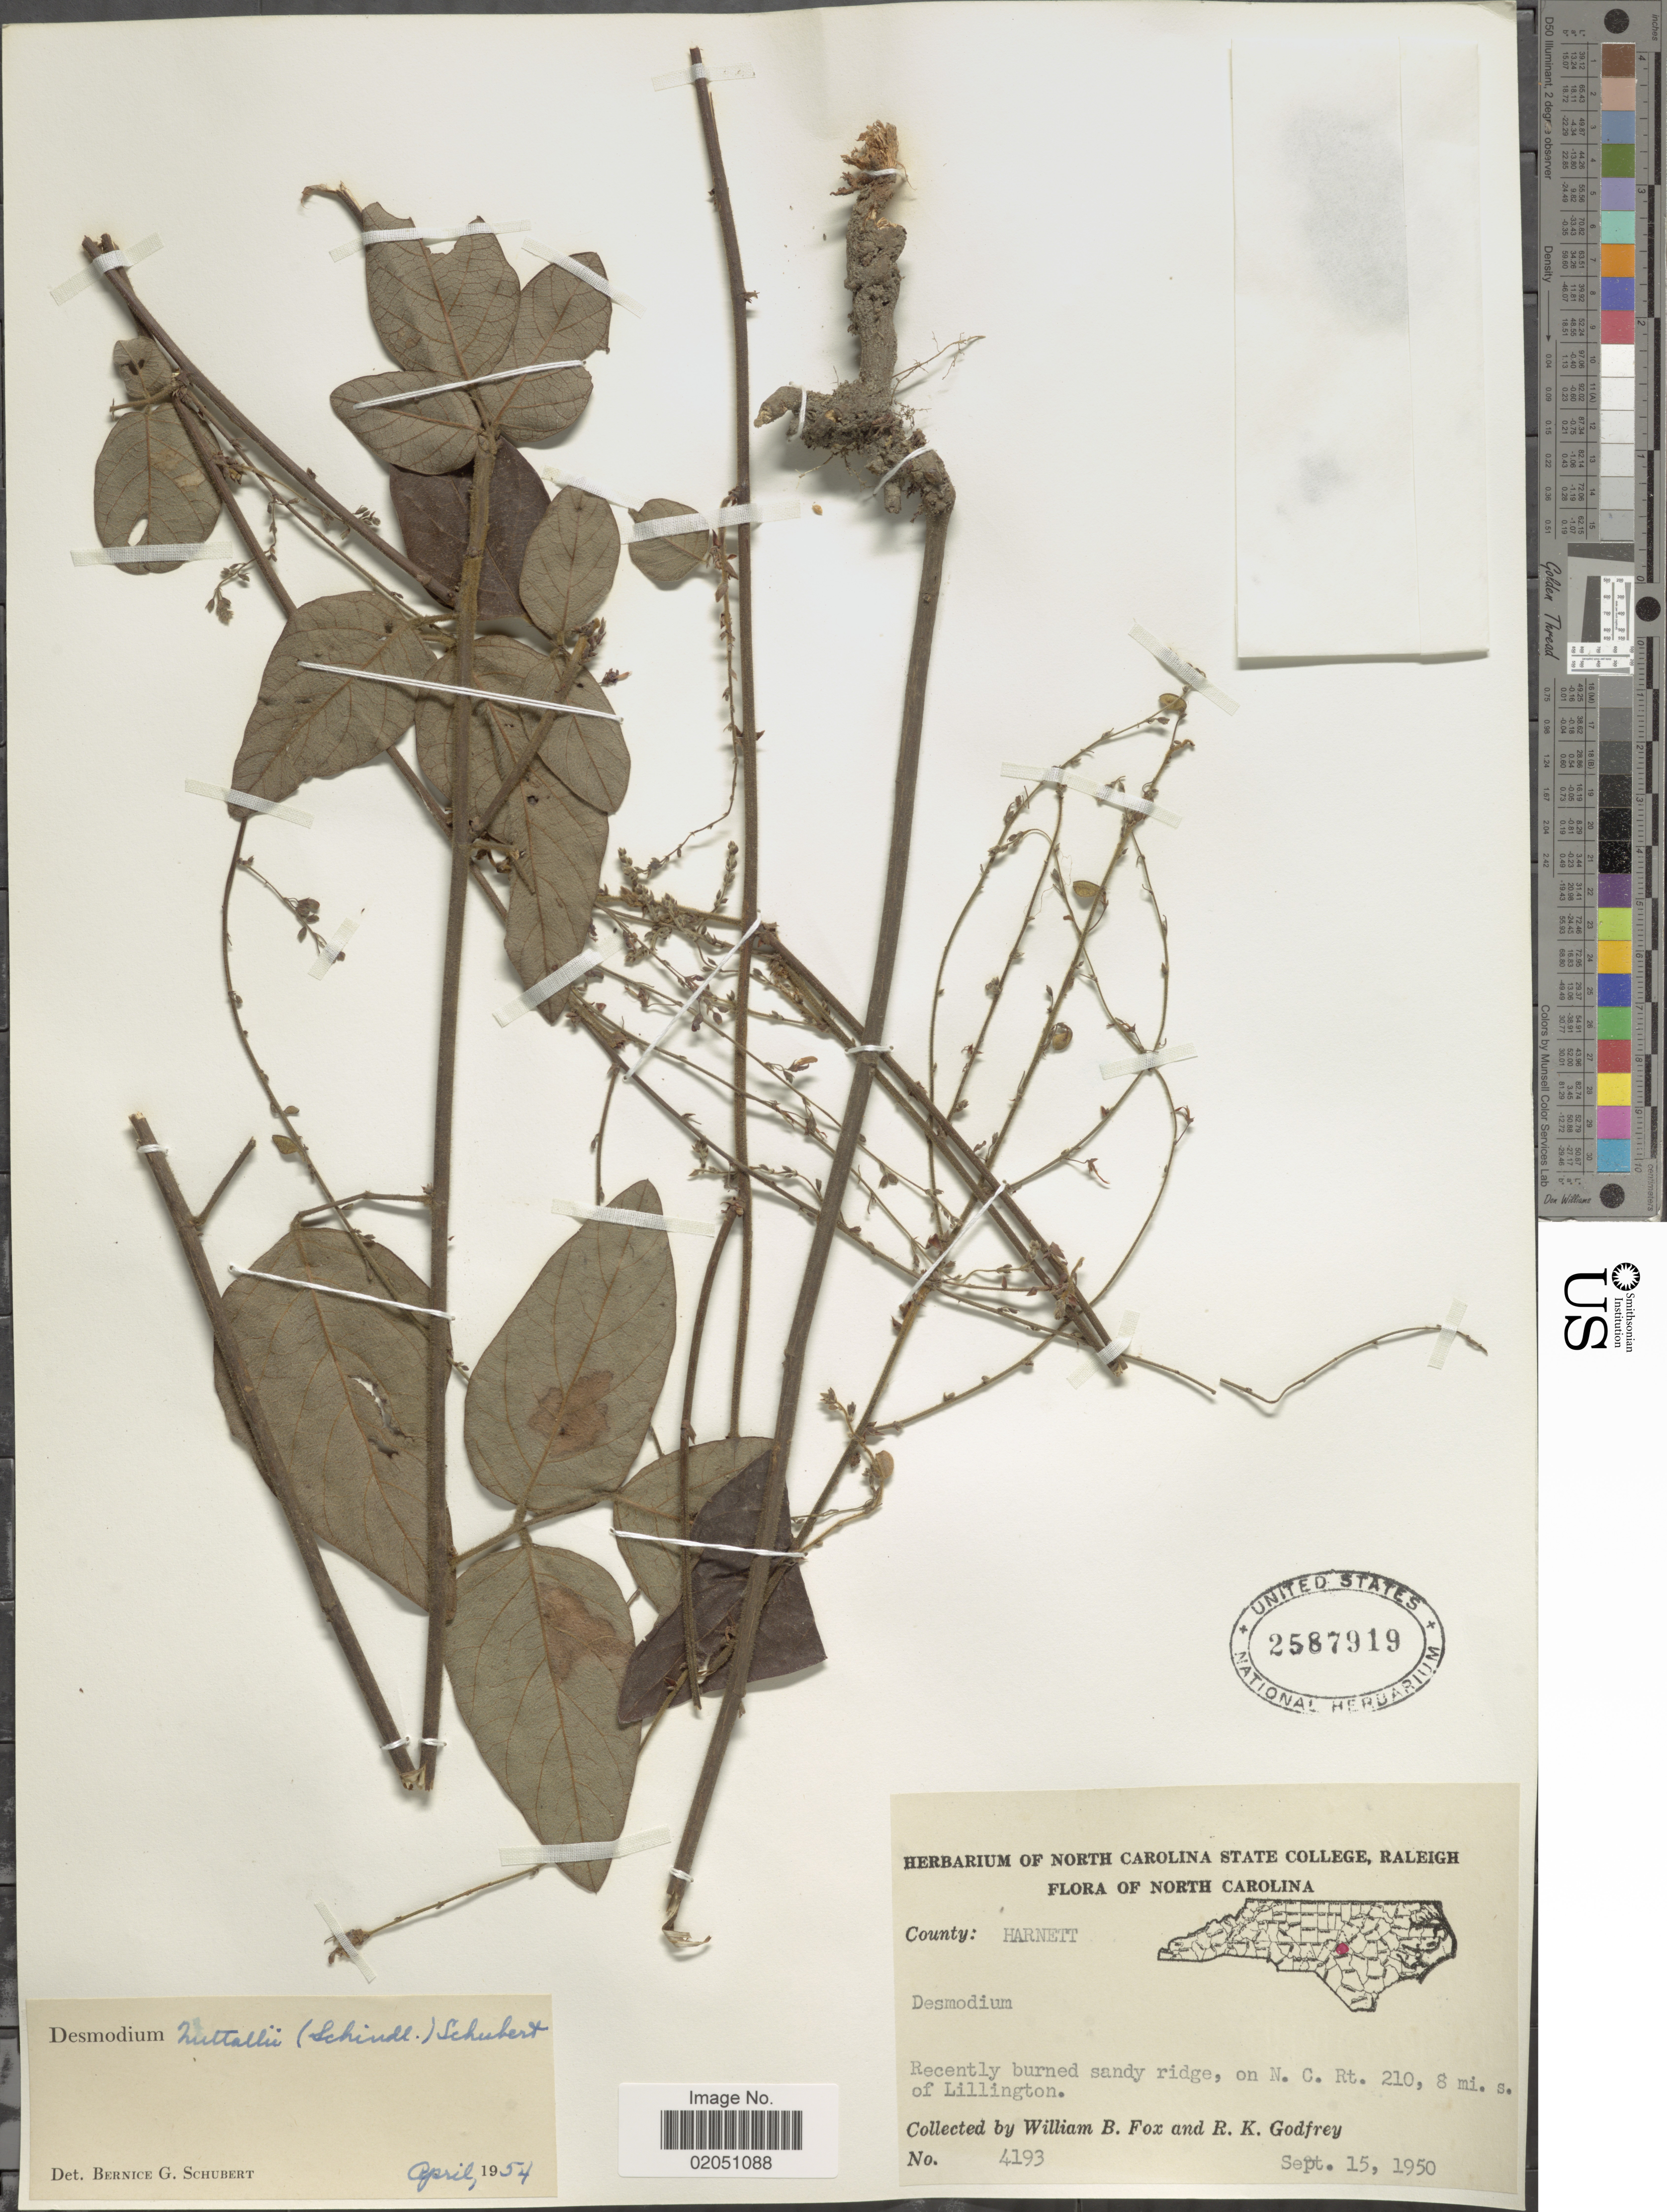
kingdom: Plantae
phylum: Tracheophyta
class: Magnoliopsida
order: Fabales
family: Fabaceae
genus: Desmodium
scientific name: Desmodium nuttallii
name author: (Schindl.) B.G. Schub.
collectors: W. B. Fox & R. K. Godfrey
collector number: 4193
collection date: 1950-09-15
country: United States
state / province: North Carolina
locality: County: Harnett, Recently burned sandy ridge, on N.C. rt 210, 8 mi s of Lillington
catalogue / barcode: US 2587919